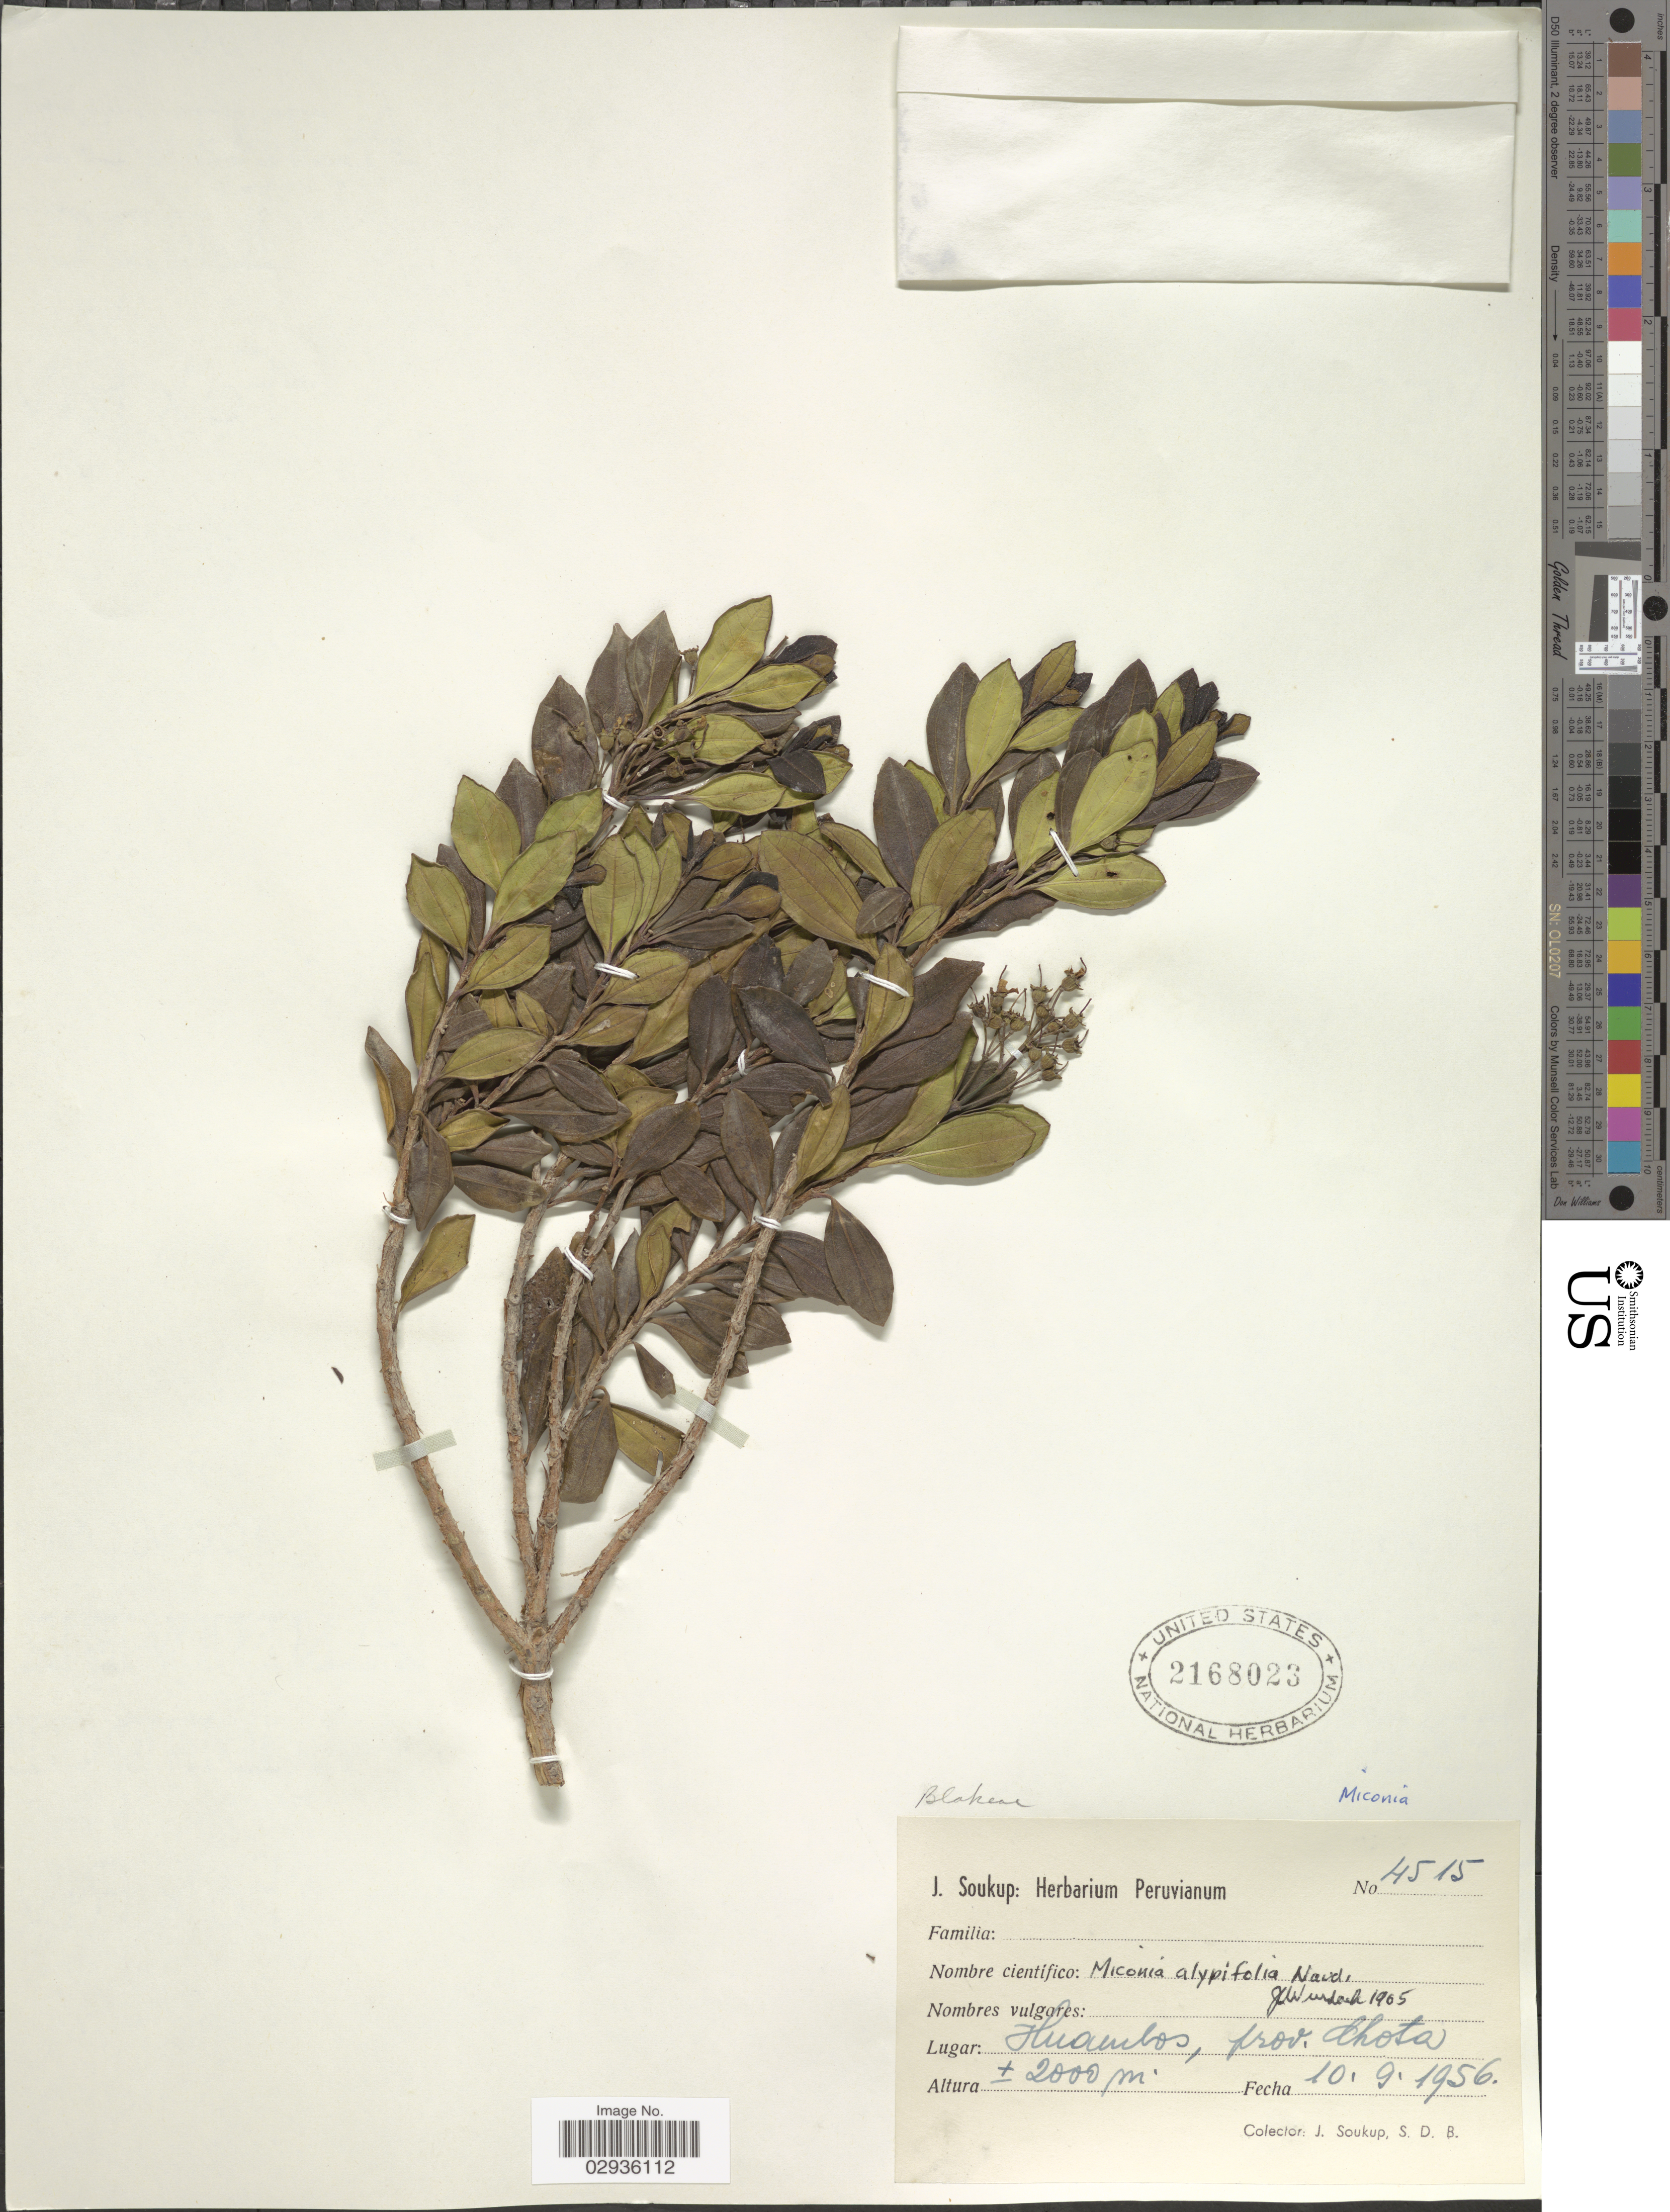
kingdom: Plantae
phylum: Tracheophyta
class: Magnoliopsida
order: Myrtales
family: Melastomataceae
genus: Miconia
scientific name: Miconia alypifolia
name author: Naudin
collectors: J. Soukup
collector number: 4515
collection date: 1956-09-10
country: Peru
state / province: Cajamarca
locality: Huambos, prov. Chota.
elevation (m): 2000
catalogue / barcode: US 2168023